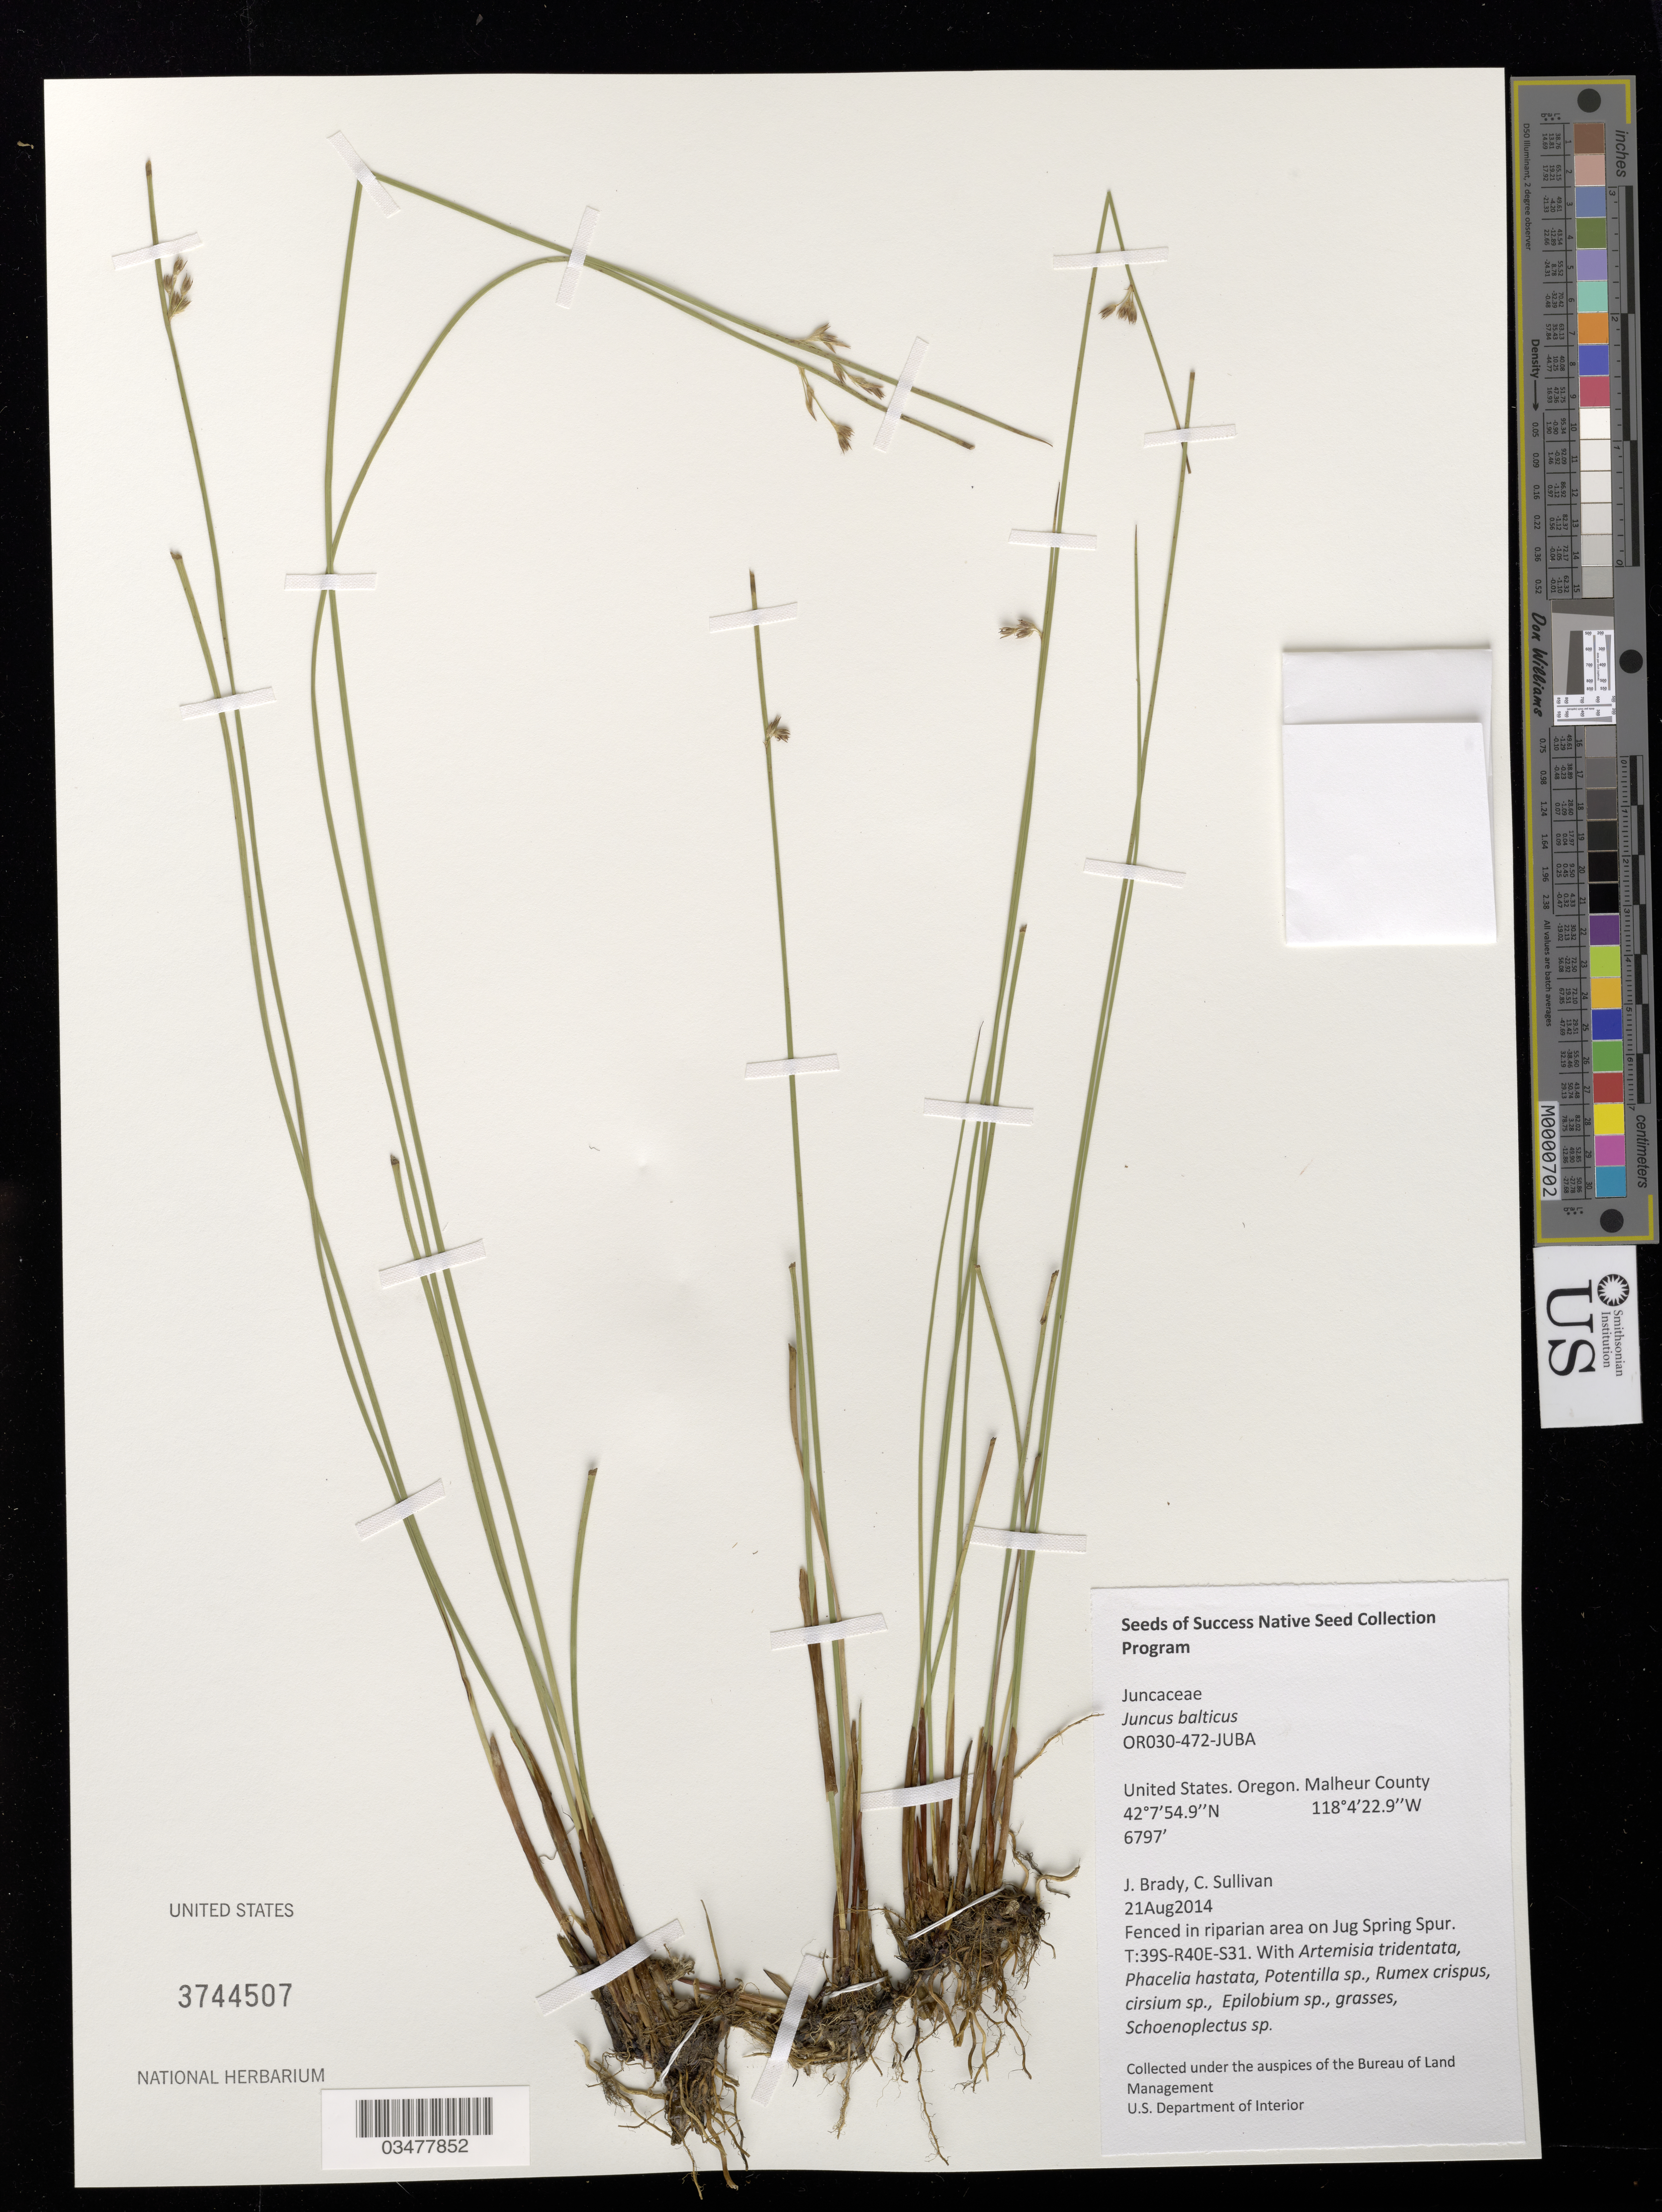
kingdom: Plantae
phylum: Tracheophyta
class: Liliopsida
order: Poales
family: Juncaceae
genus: Juncus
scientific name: Juncus balticus subsp. ater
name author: (Rydb.) Snogerup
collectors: J. Brady & C. Sullivan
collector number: OR030-472-JUBA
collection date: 2014-08-21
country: United States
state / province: Oregon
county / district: Malheur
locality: Riparian area on Jug Spring Spur.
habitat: With Potentilla sp., Rumex crispus, Artemisia tridentata, etc.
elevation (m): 2072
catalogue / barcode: US 3744507